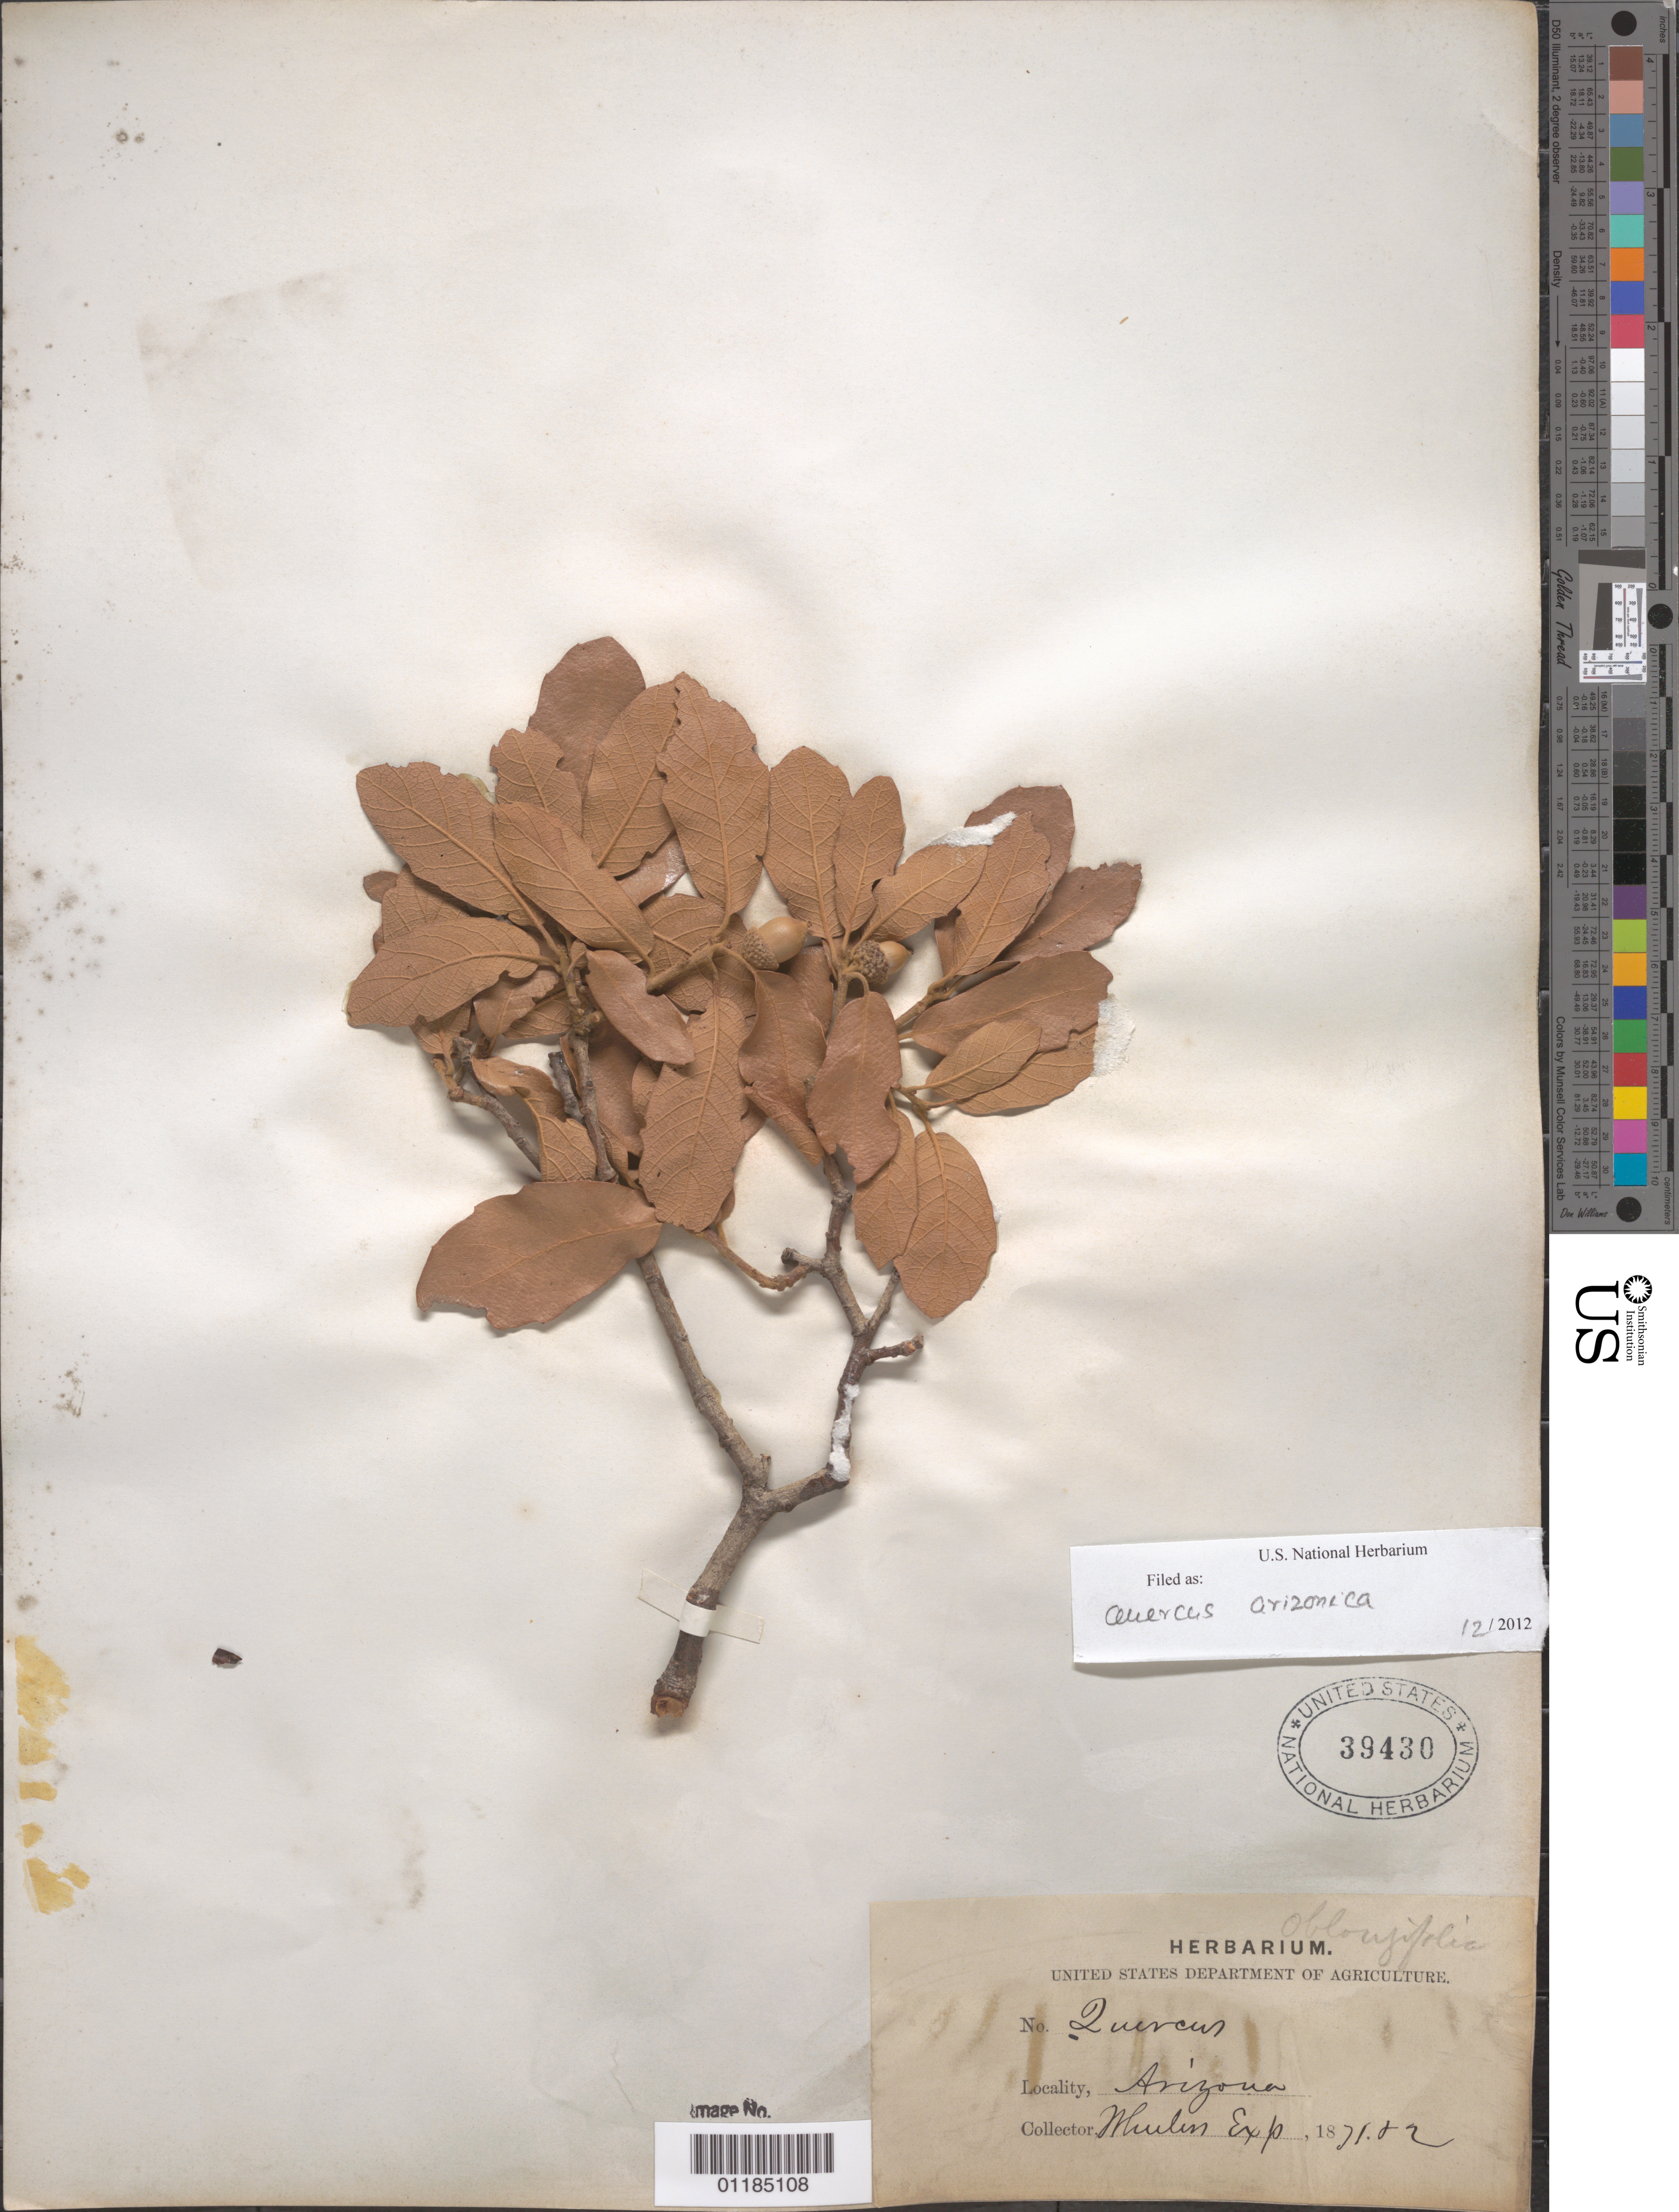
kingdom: Plantae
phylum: Tracheophyta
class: Magnoliopsida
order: Fagales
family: Fagaceae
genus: Quercus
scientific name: Quercus arizonica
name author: Sarg.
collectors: -- Wheeler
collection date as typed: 1872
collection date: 1871/1872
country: United States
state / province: Arizona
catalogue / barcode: US 39430